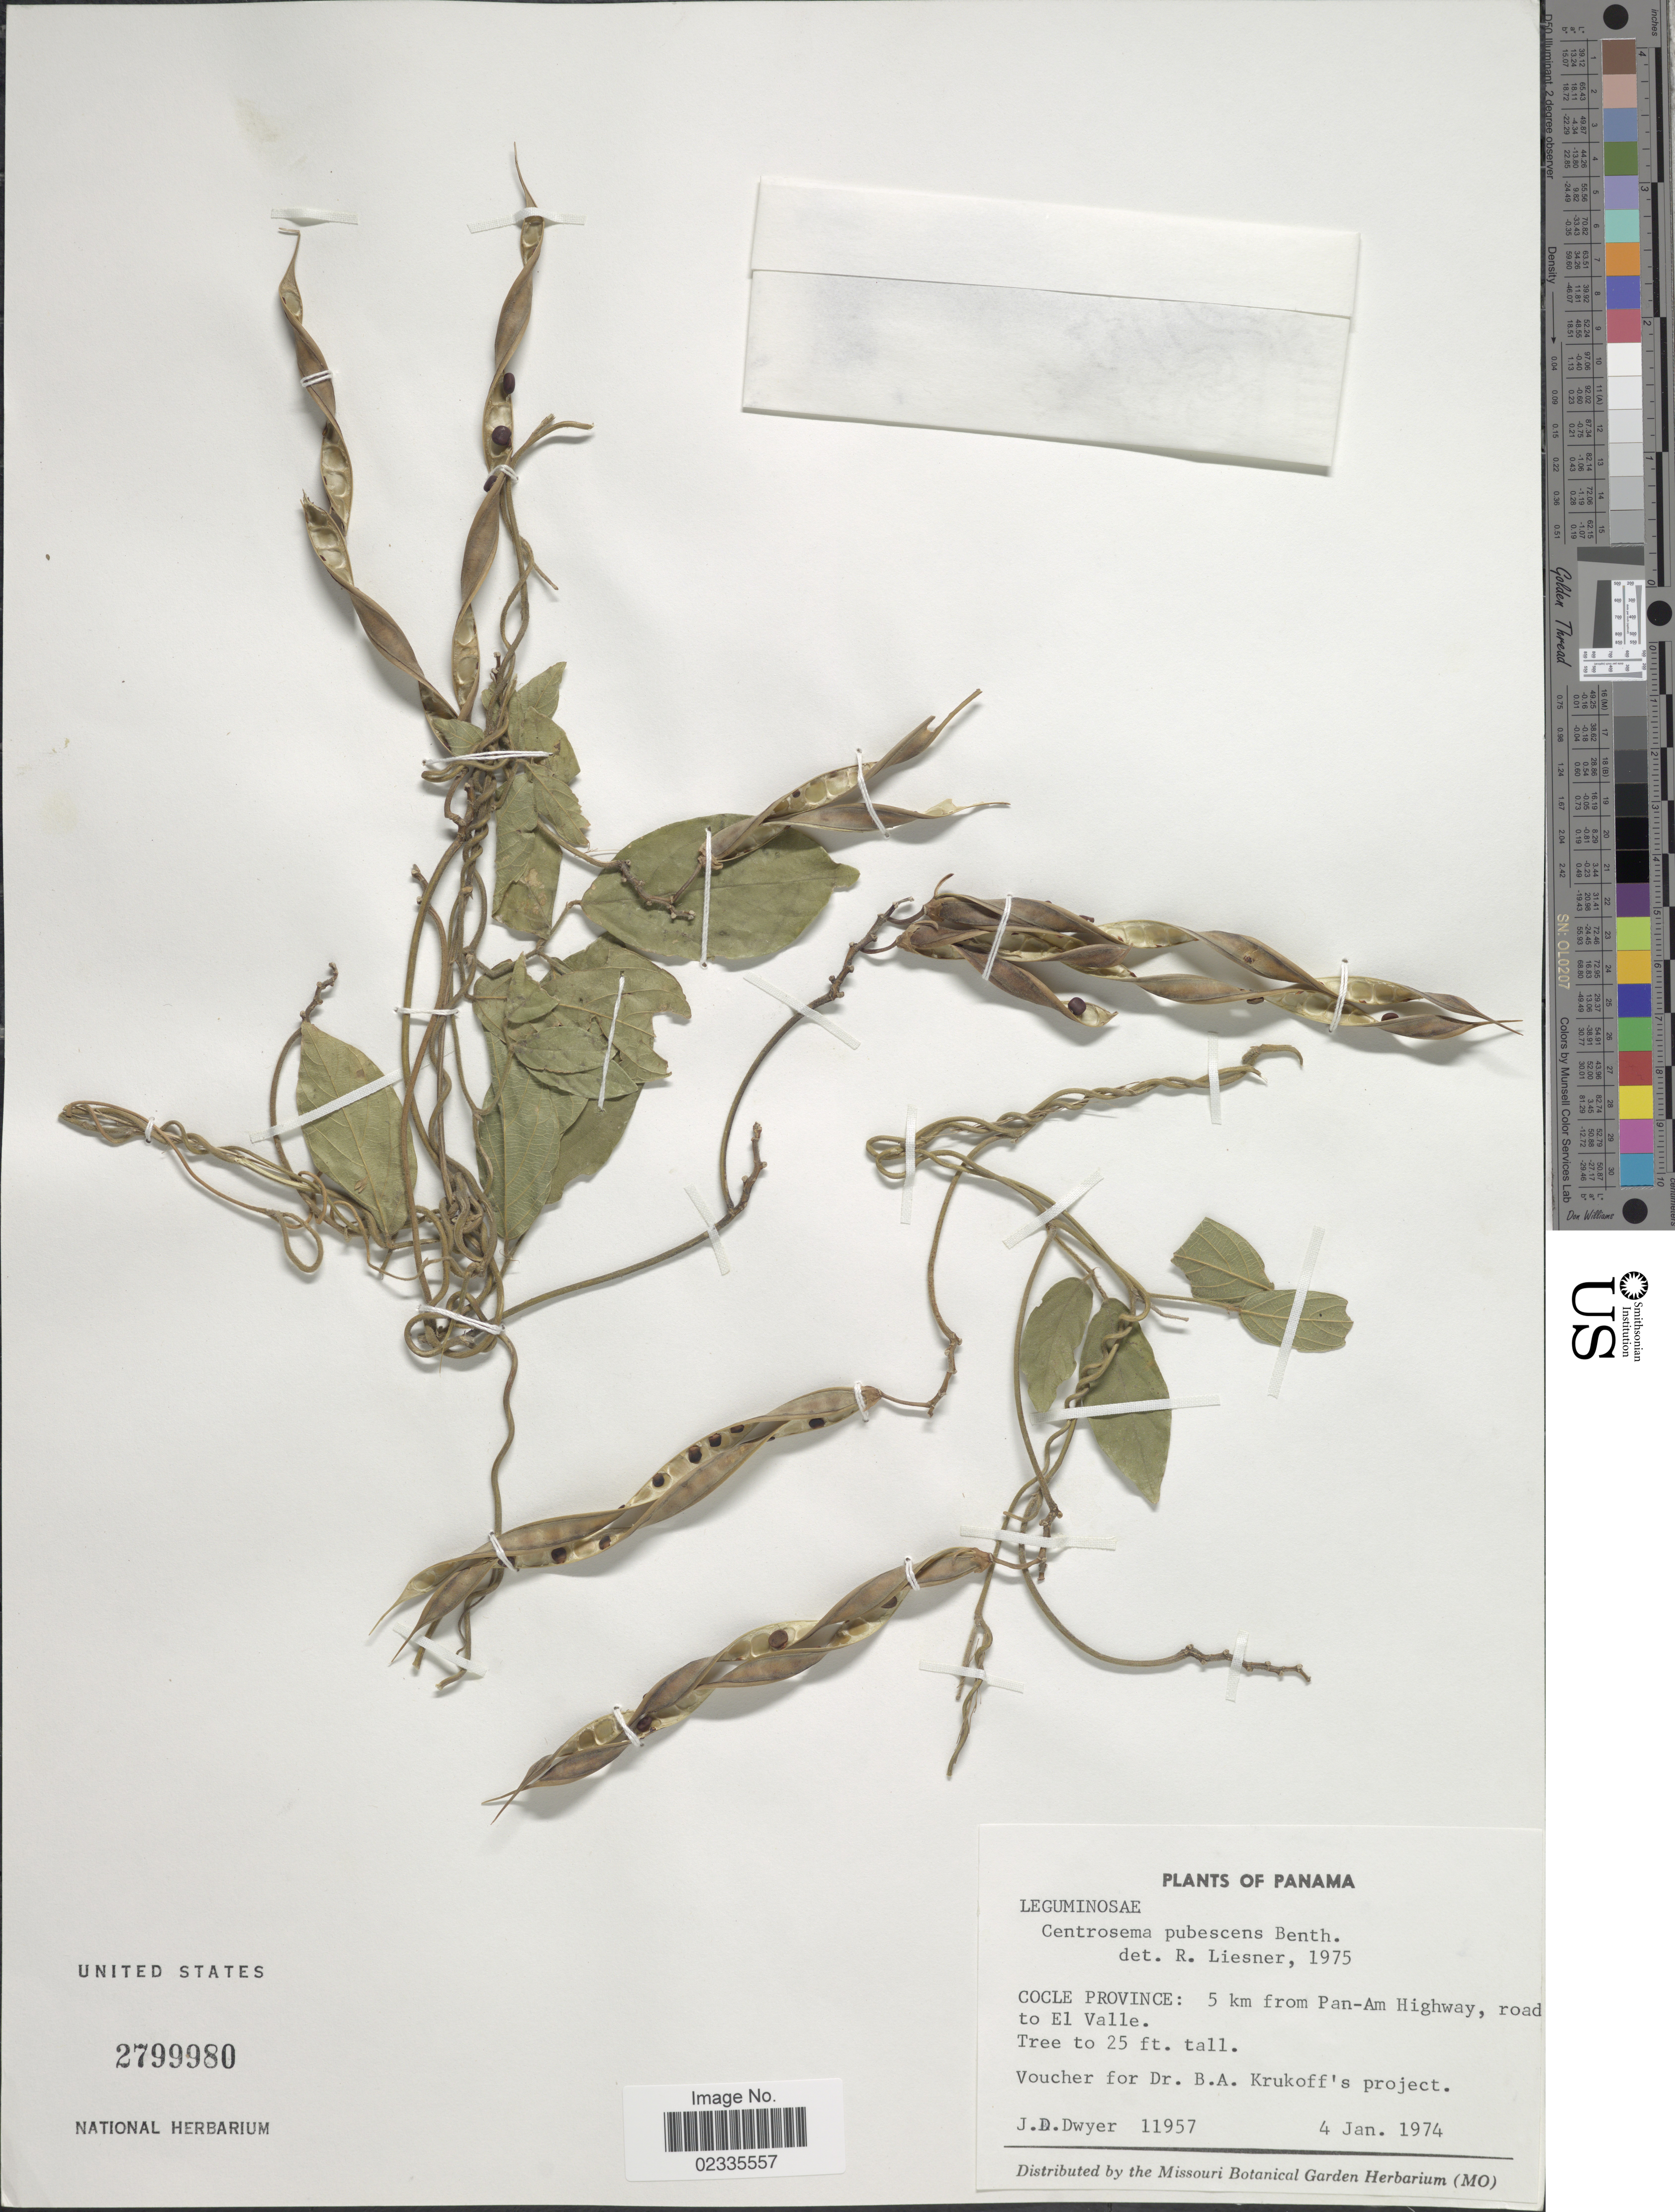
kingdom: Plantae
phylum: Tracheophyta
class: Magnoliopsida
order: Fabales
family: Fabaceae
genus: Centrosema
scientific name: Centrosema pubescens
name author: Benth.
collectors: J. D. Dwyer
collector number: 11957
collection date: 1974-01-04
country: Panama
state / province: Coclé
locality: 5 km from Pan-Am Highway, road to El Valle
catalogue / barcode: US 2799980